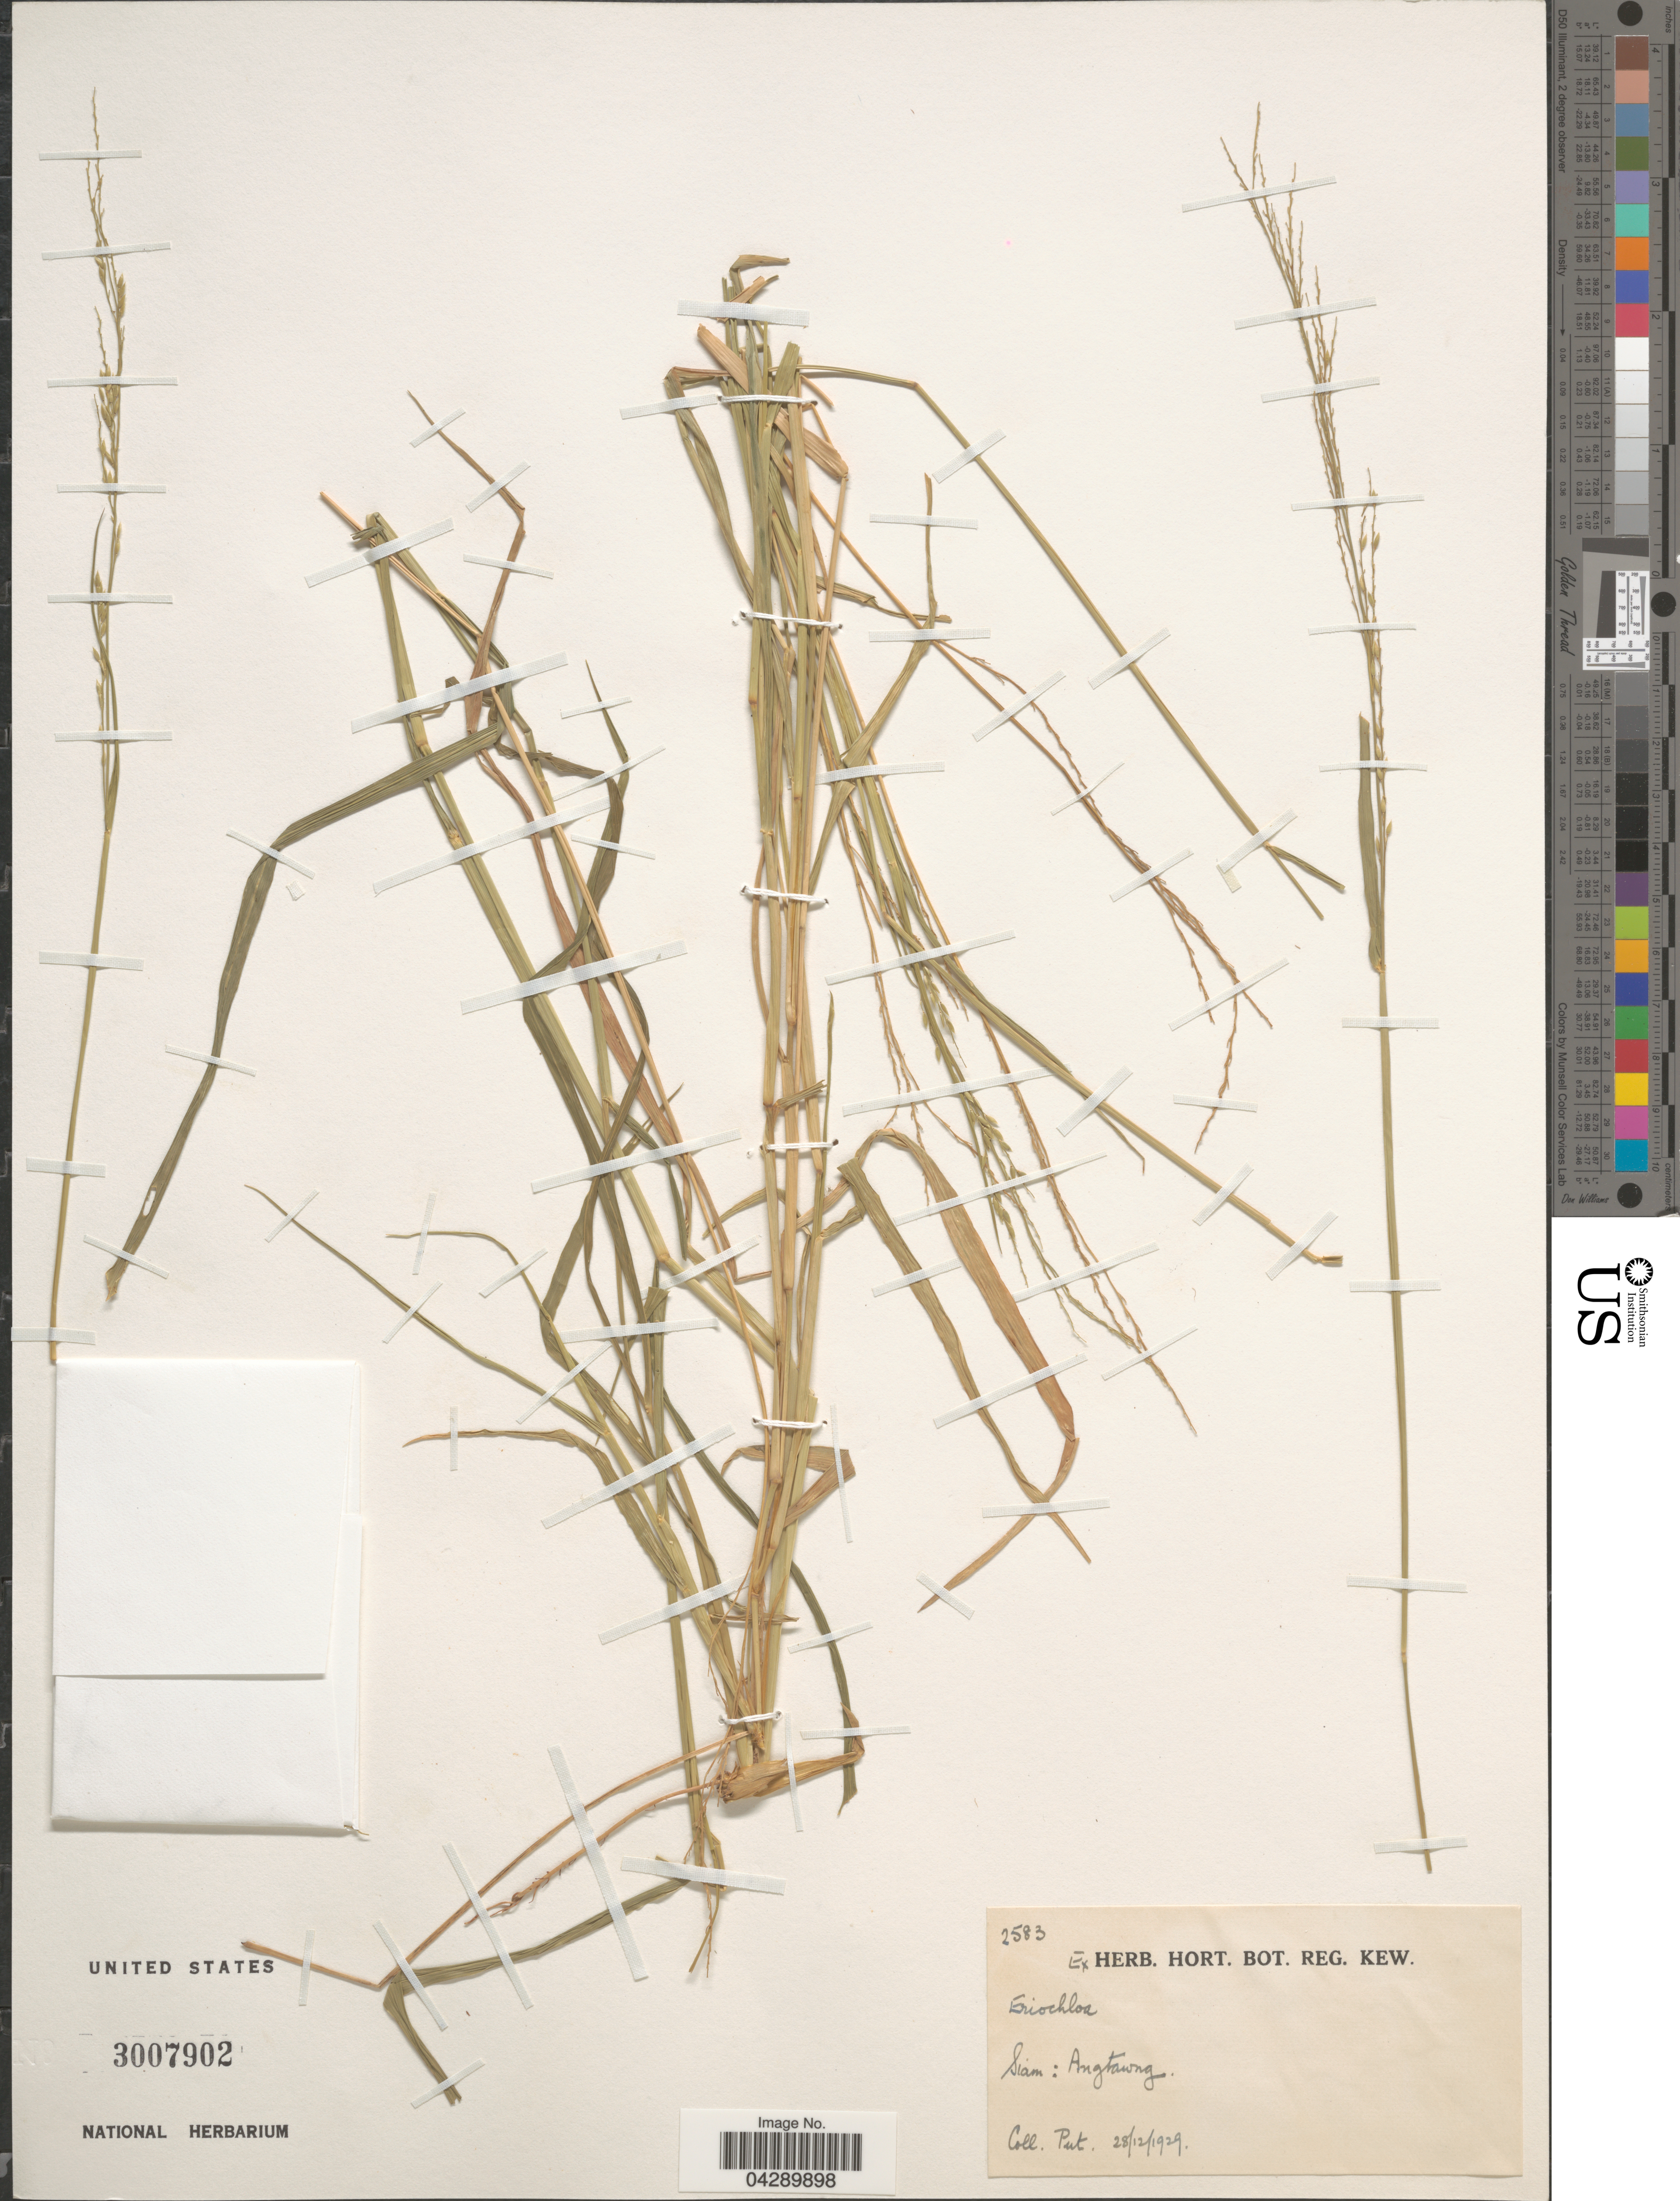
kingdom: Plantae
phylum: Tracheophyta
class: Liliopsida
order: Poales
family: Poaceae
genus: Eriochloa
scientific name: Eriochloa sp.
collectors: -. Put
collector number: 2583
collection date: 1929-12-28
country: Thailand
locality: Siam: Angtawng.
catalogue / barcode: US 3007902